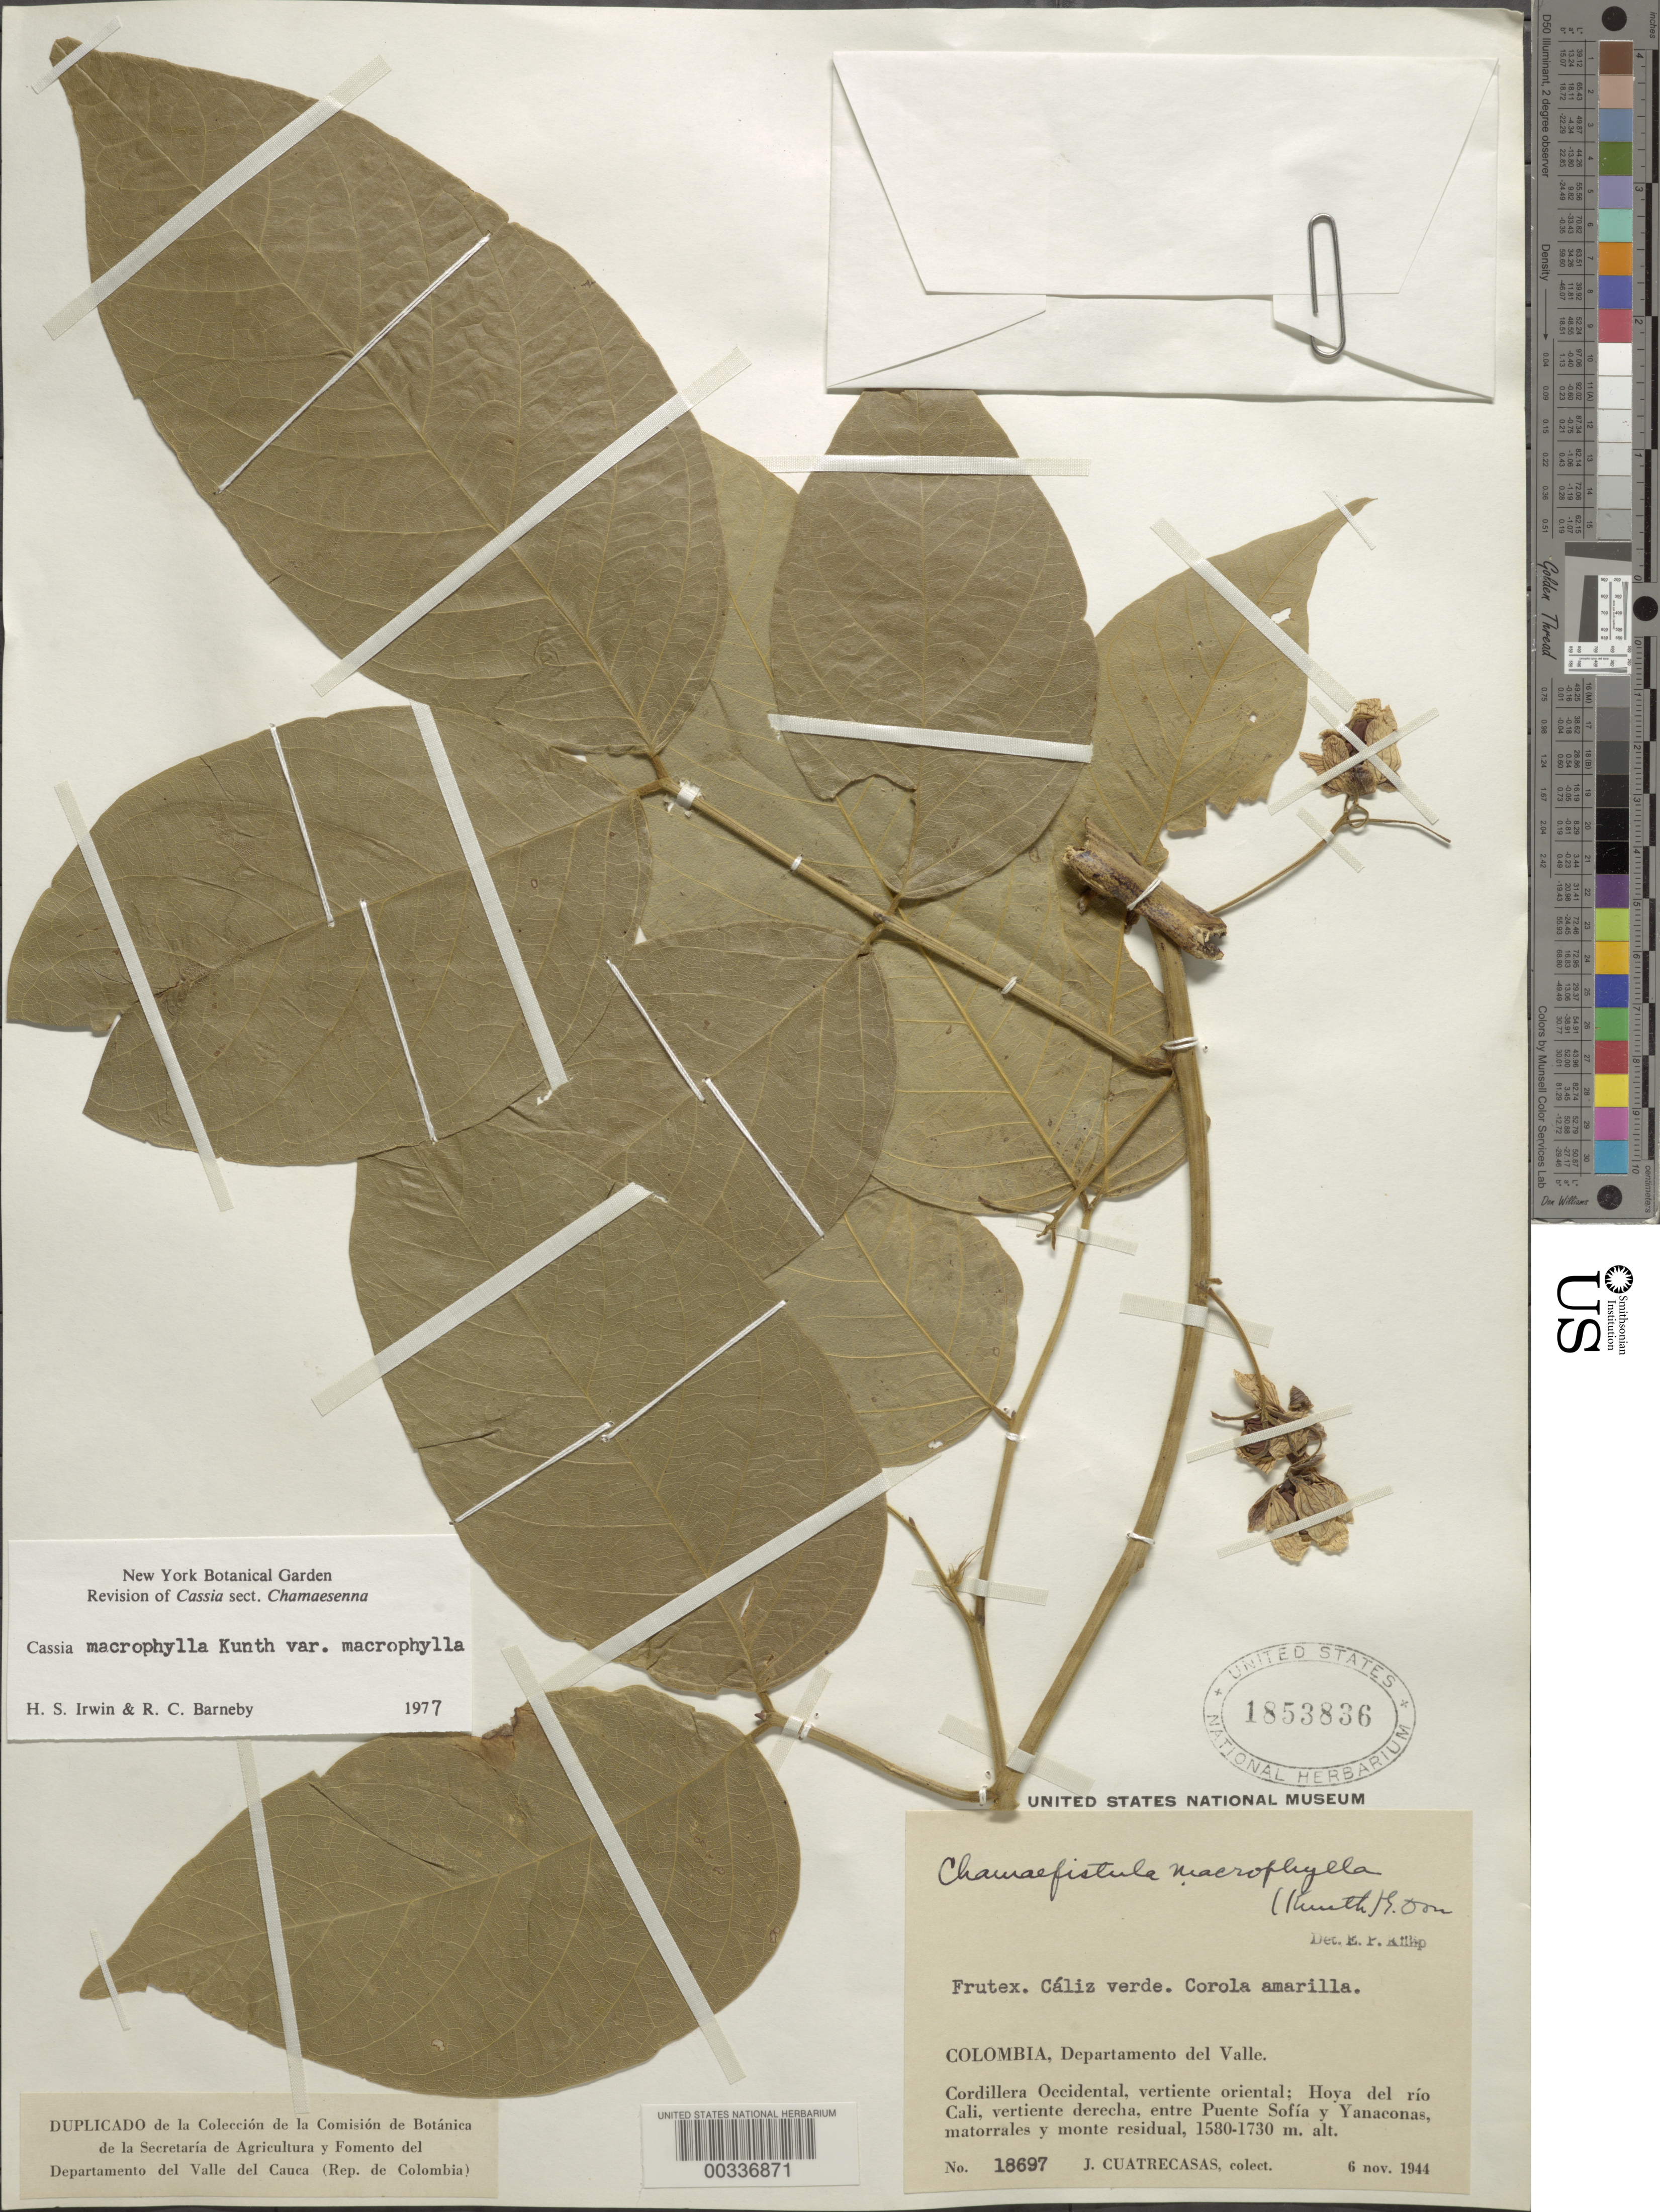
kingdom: Plantae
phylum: Tracheophyta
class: Magnoliopsida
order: Fabales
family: Fabaceae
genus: Senna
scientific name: Senna macrophylla var. macrophylla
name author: (Kunth) H.S. Irwin & Barneby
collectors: J. Cuatrecasas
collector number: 18697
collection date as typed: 06 Nov 1944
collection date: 1944-11-06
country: Colombia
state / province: Valle del Cauca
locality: Cordillera Occidental, Vertiente Occidental; Hoya del Rio Cali, Vertiente Derecha, between Puente Sofia and Yanaconas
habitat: Matorrales y monte residual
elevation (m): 1580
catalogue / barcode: US 1853836